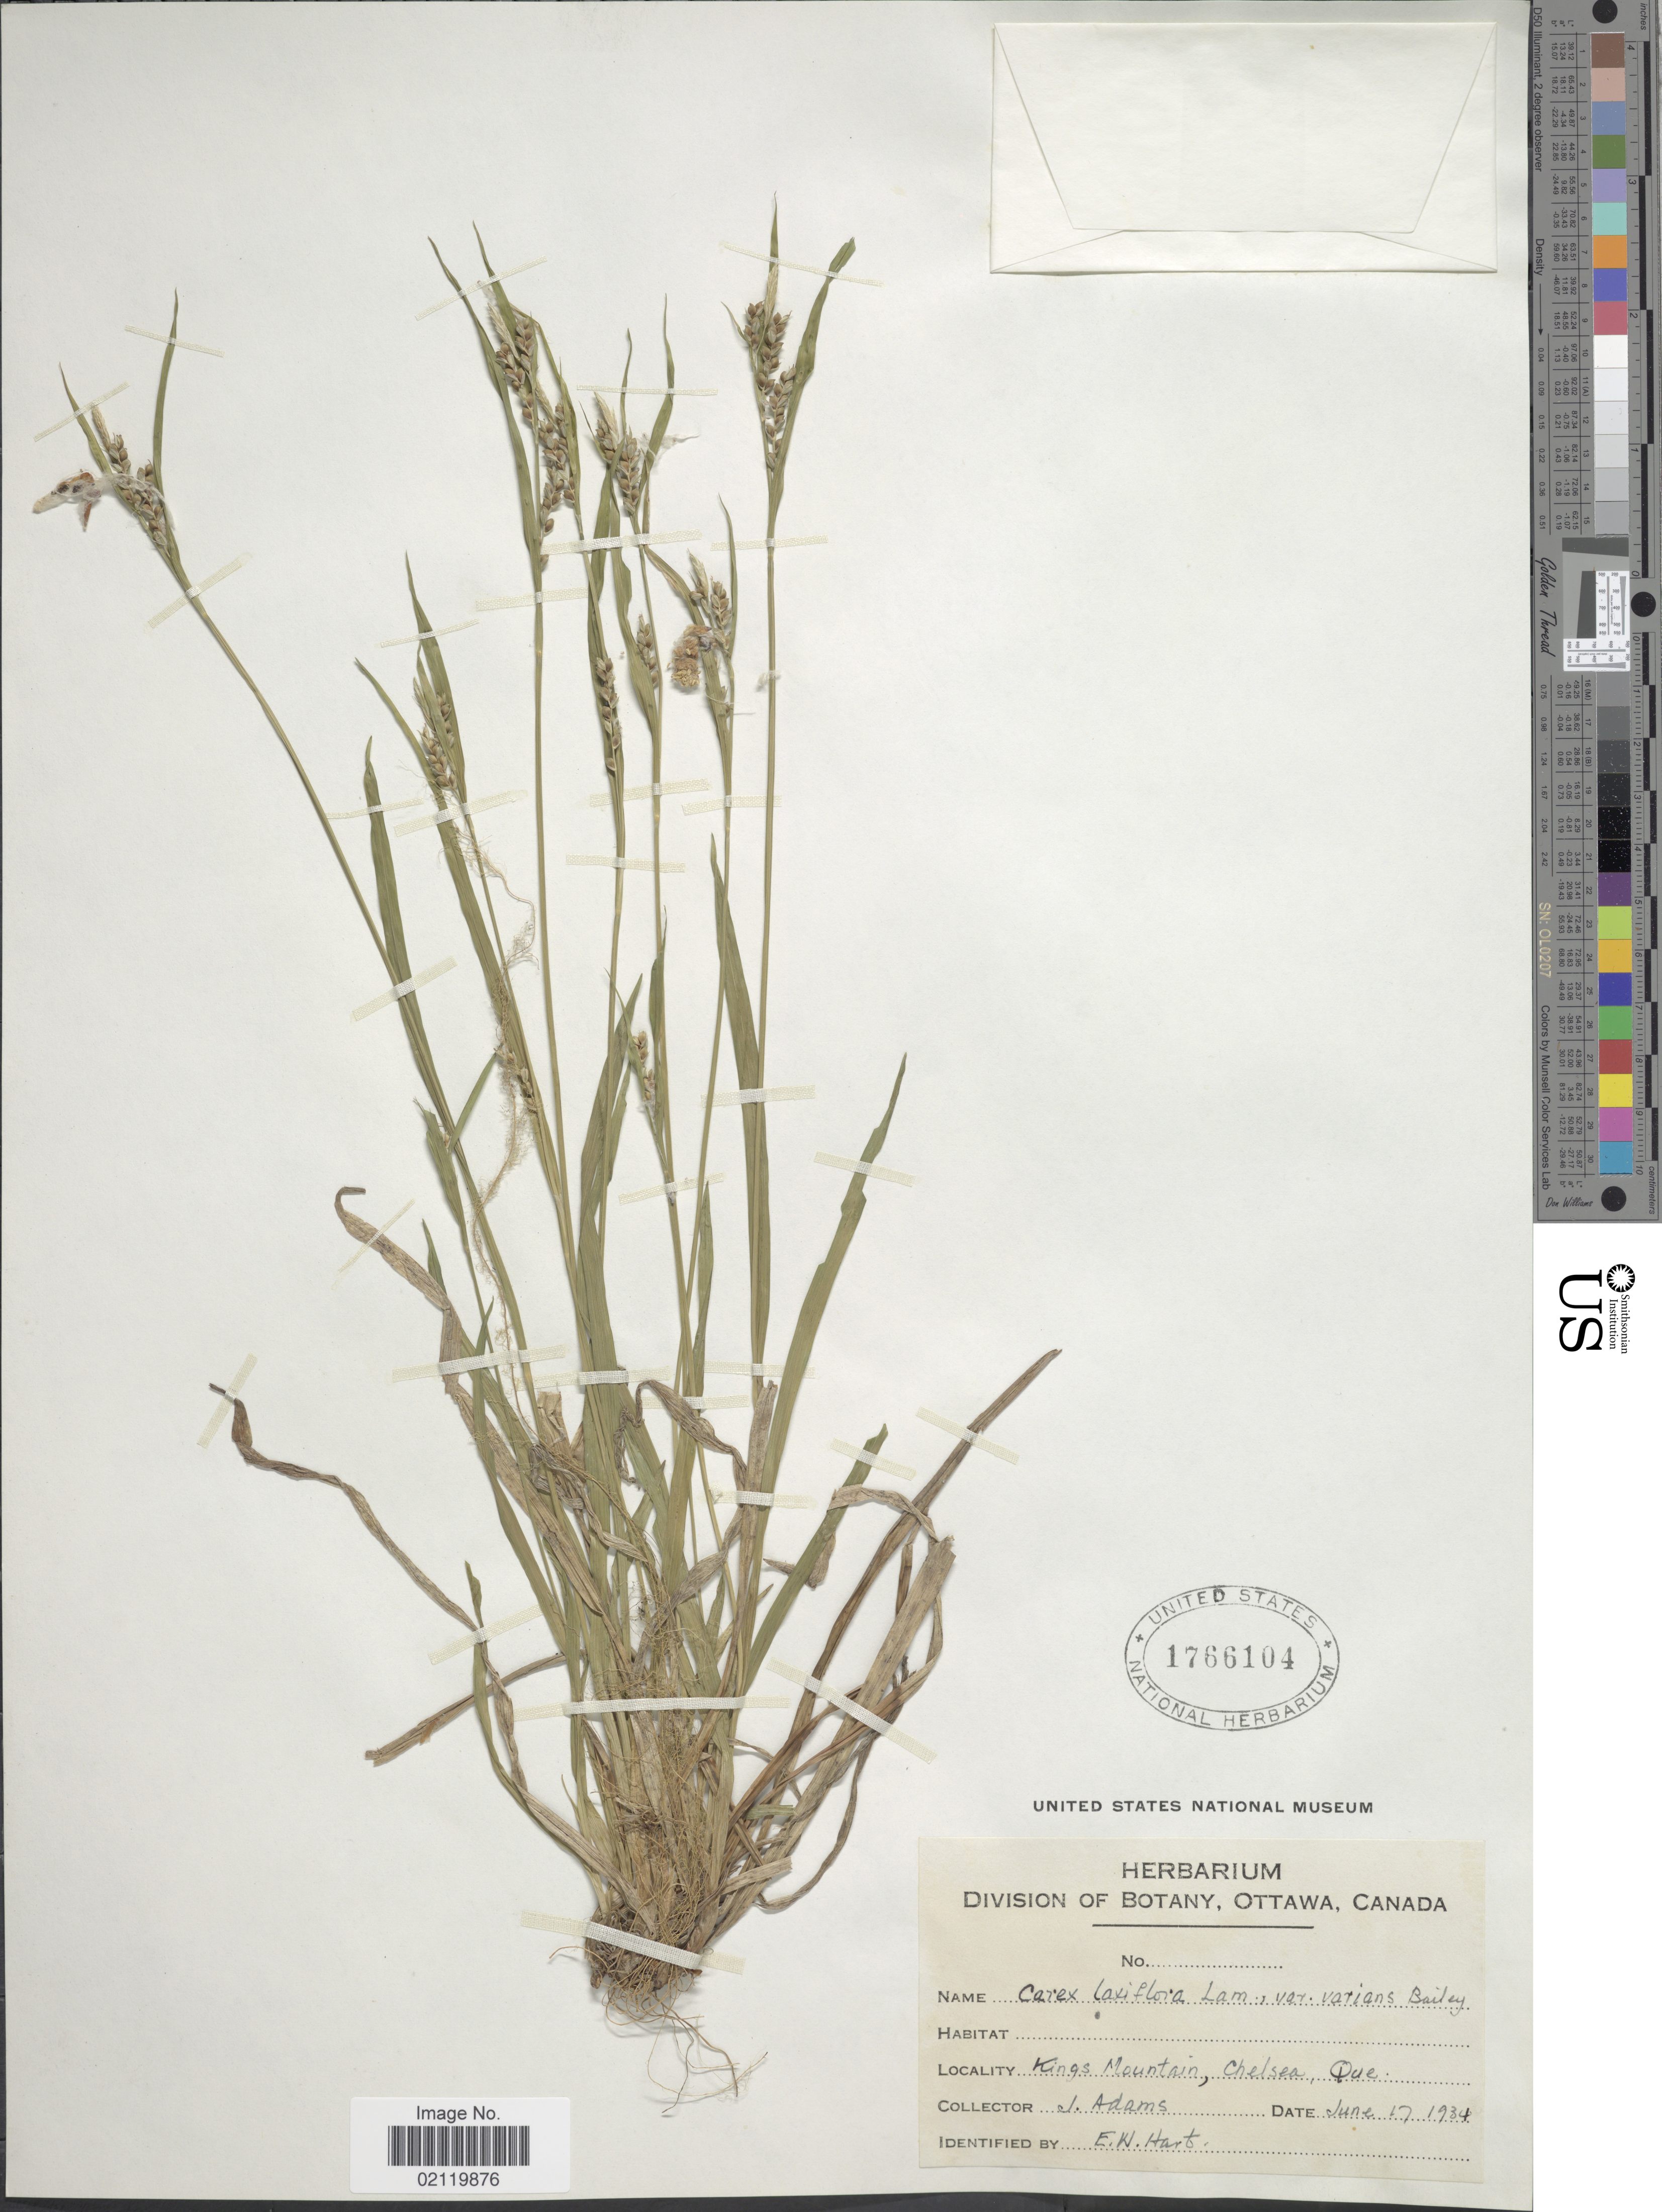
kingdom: Plantae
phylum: Tracheophyta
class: Liliopsida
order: Poales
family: Cyperaceae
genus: Carex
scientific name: Carex laxiflora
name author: Lam.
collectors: J. Adams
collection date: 1934-06-17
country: Canada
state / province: Quebec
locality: Kings Mountain, Chelsea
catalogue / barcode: US 1766104